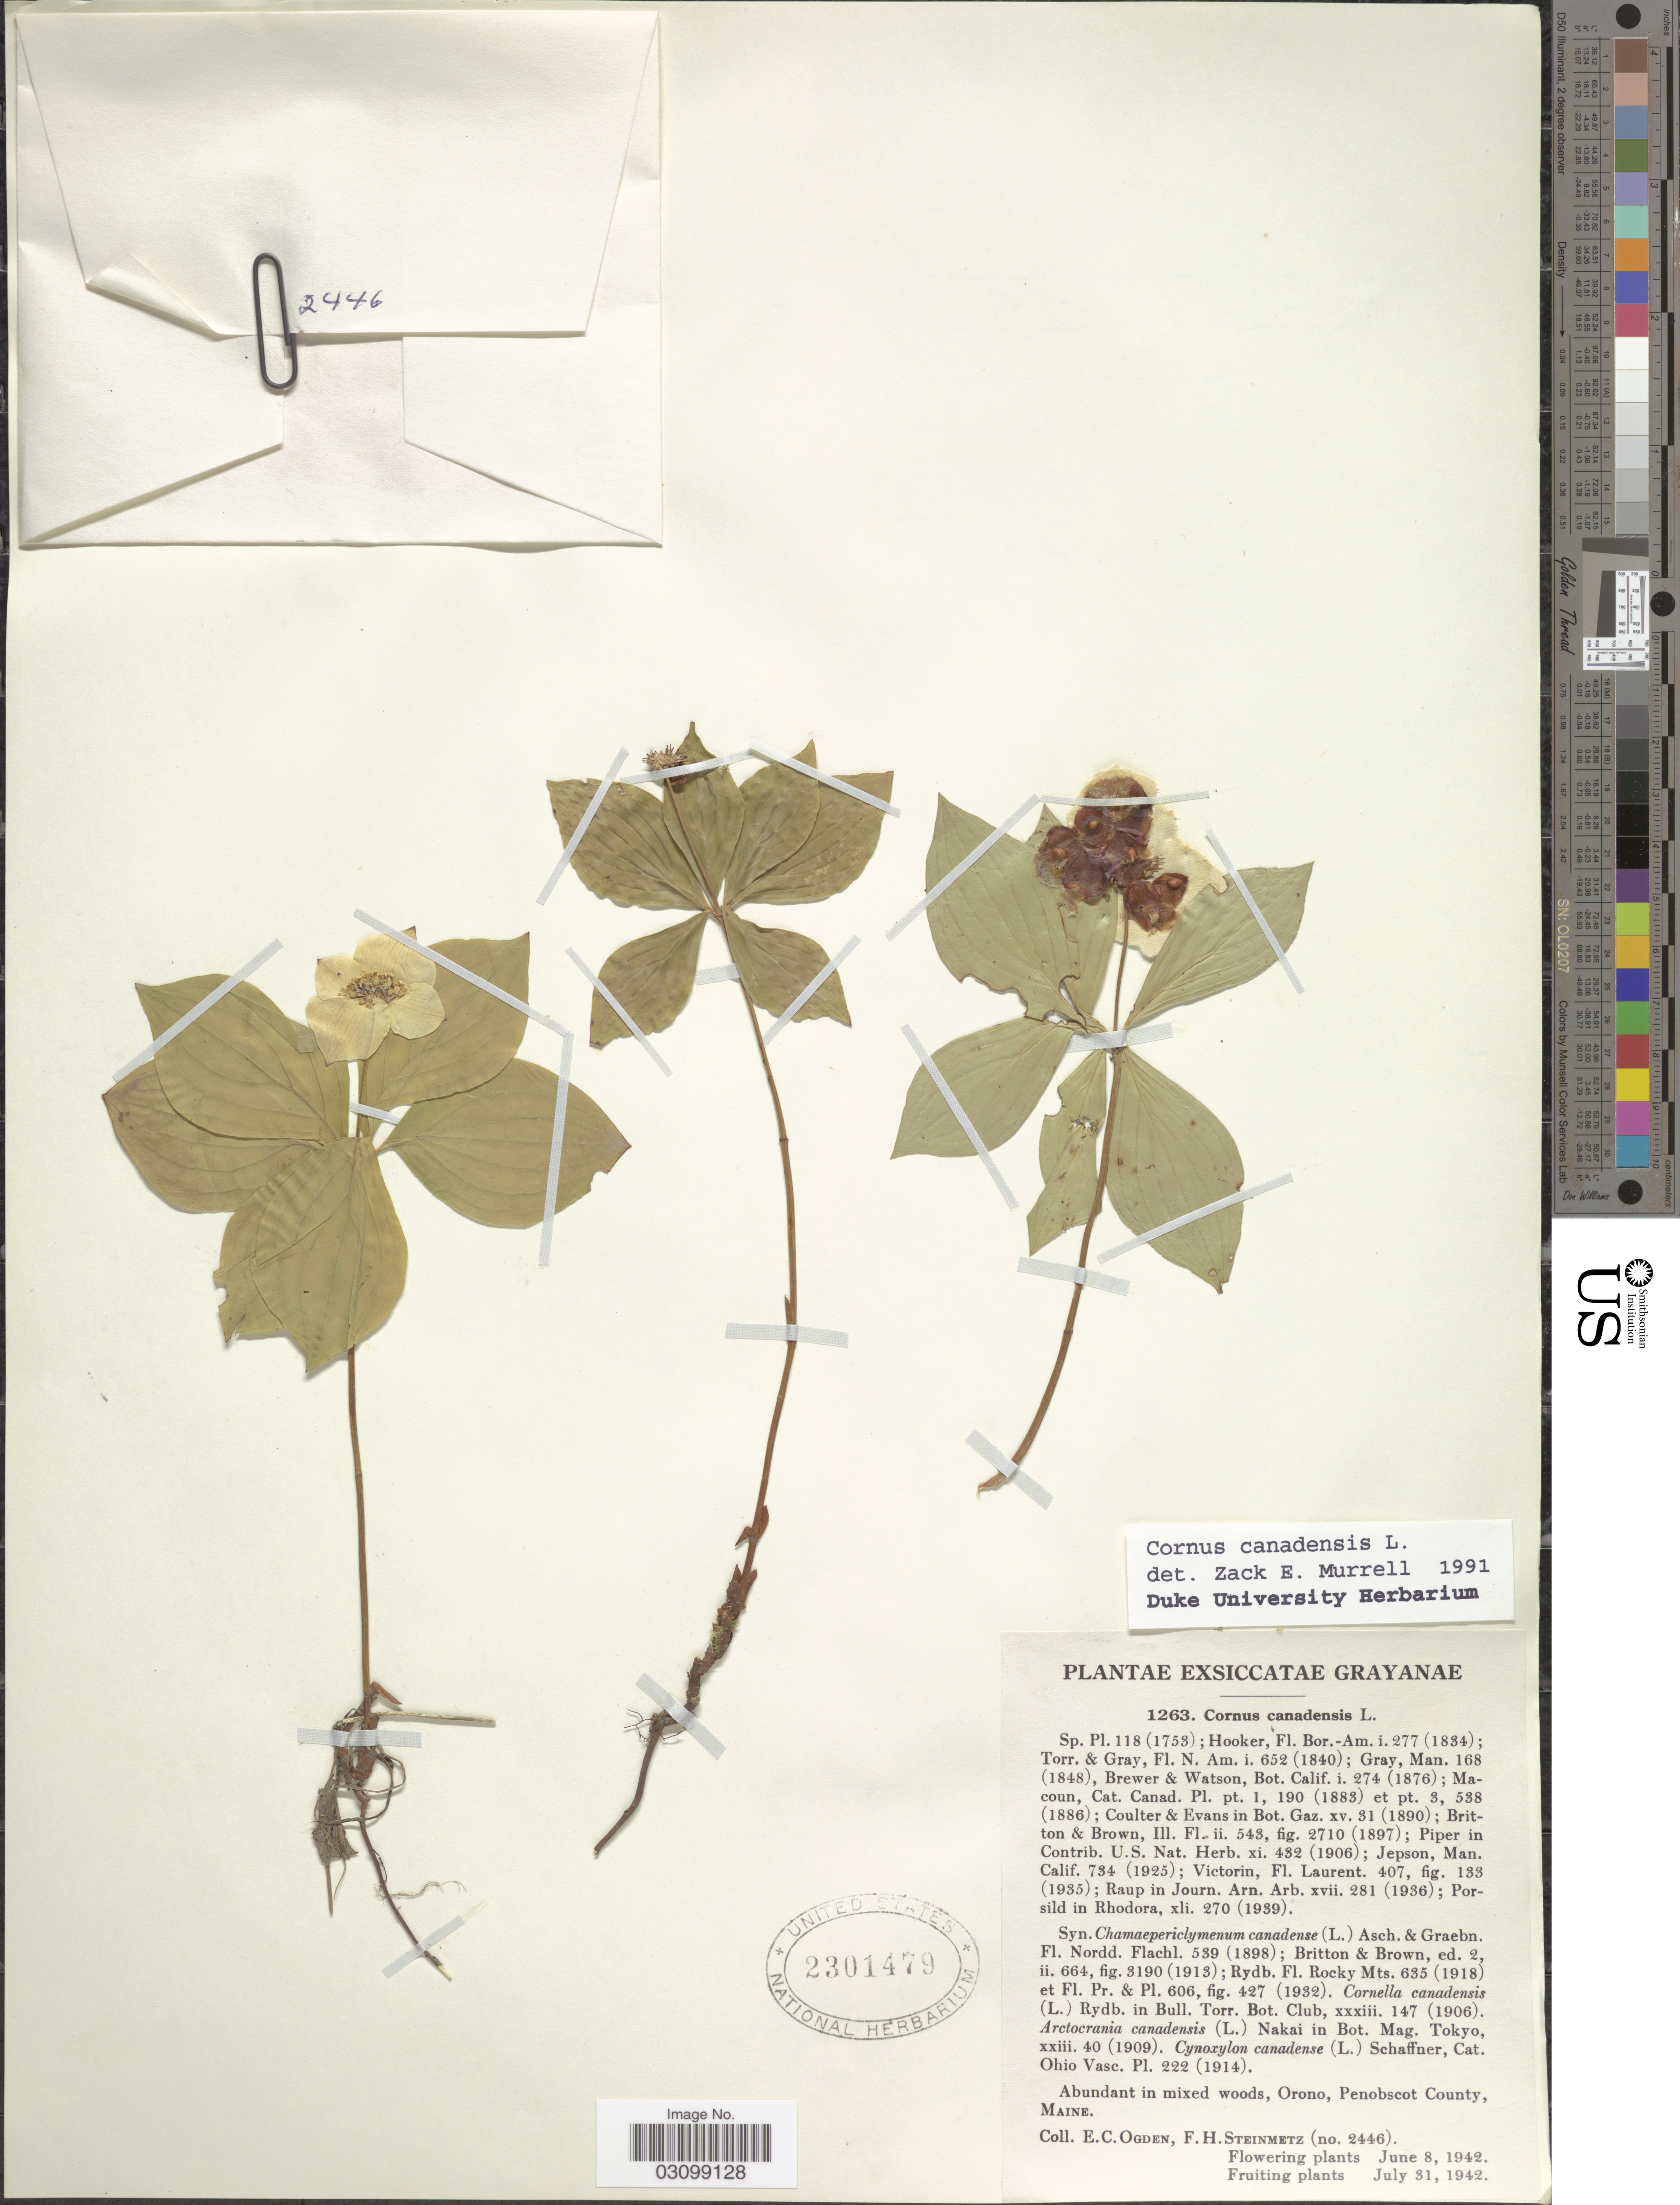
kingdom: Plantae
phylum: Tracheophyta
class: Magnoliopsida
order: Cornales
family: Cornaceae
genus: Cornus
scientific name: Cornus canadensis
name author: L.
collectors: E. Ogden & F. H. Steinmetz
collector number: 2446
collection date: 1942-06-08/1942-07-31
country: United States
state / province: Maine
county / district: Penobscot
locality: Grayanae. Abundant in mixed woods, Orono, Penobscot County.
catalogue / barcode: US 2301479